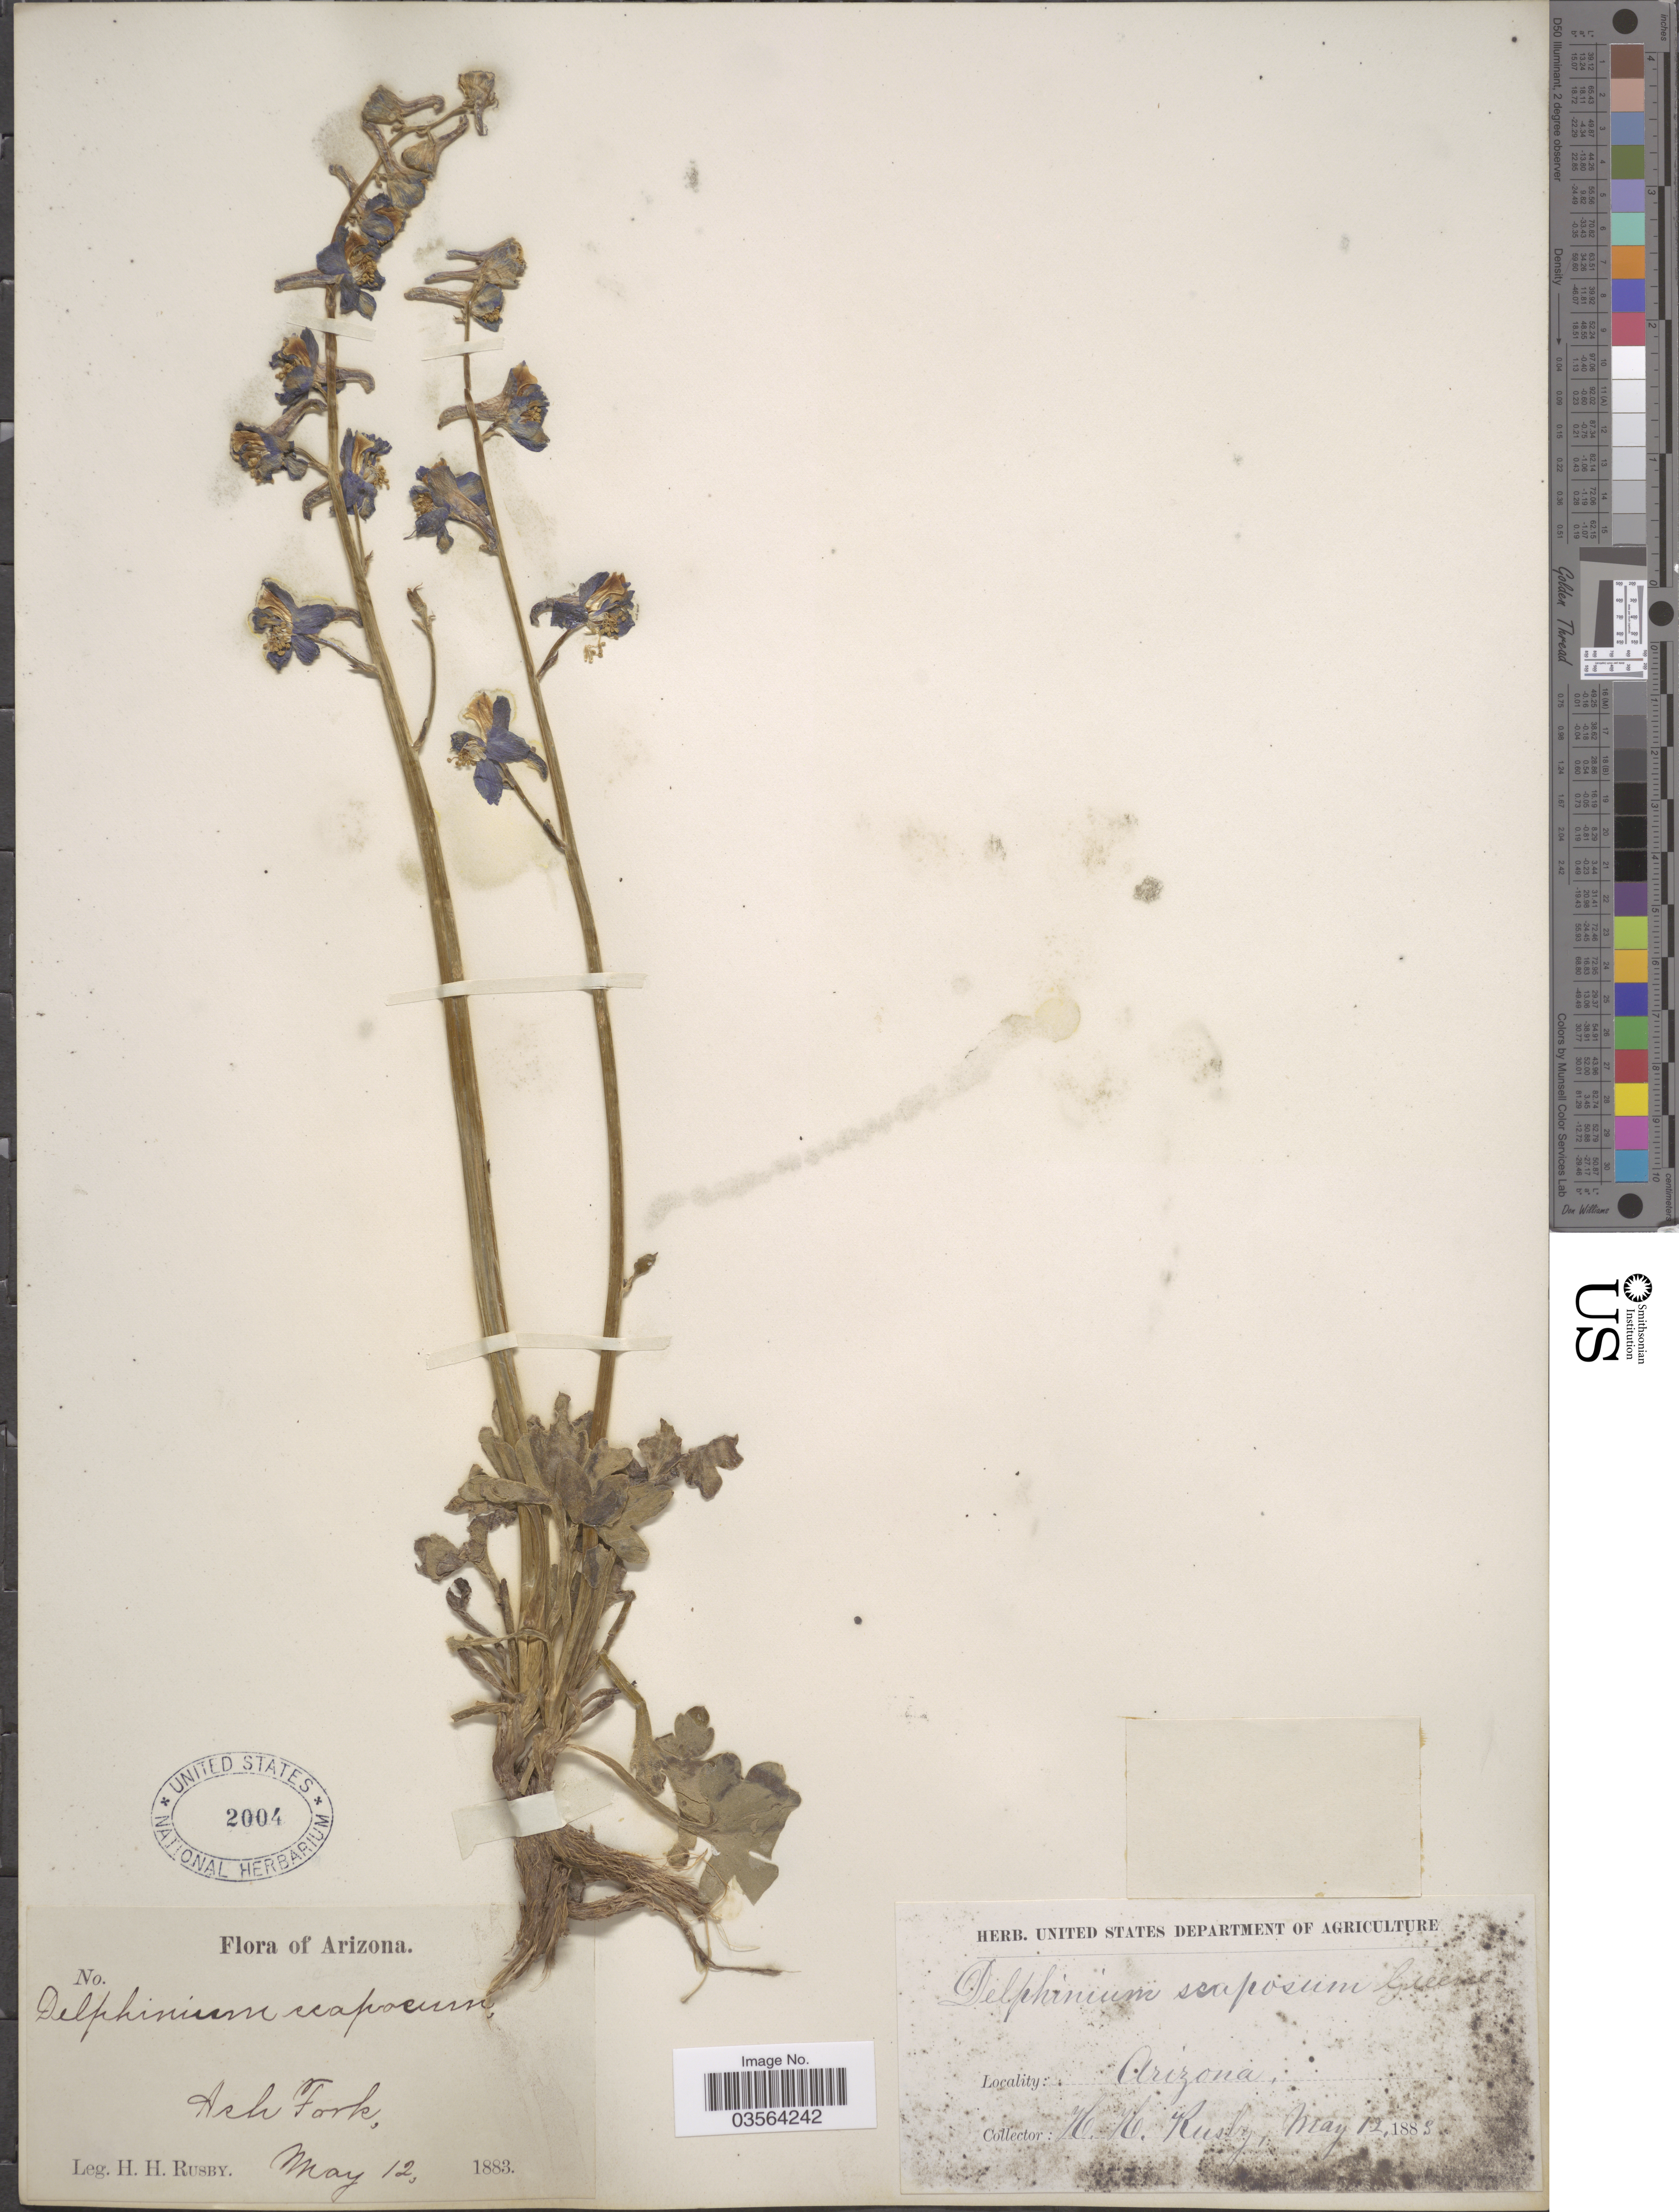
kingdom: Plantae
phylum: Tracheophyta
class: Magnoliopsida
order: Ranunculales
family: Ranunculaceae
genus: Delphinium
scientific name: Delphinium scaposum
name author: Greene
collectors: H. H. Rusby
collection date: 1883-05-12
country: United States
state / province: Arizona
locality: Ash Fork.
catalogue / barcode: US 2004